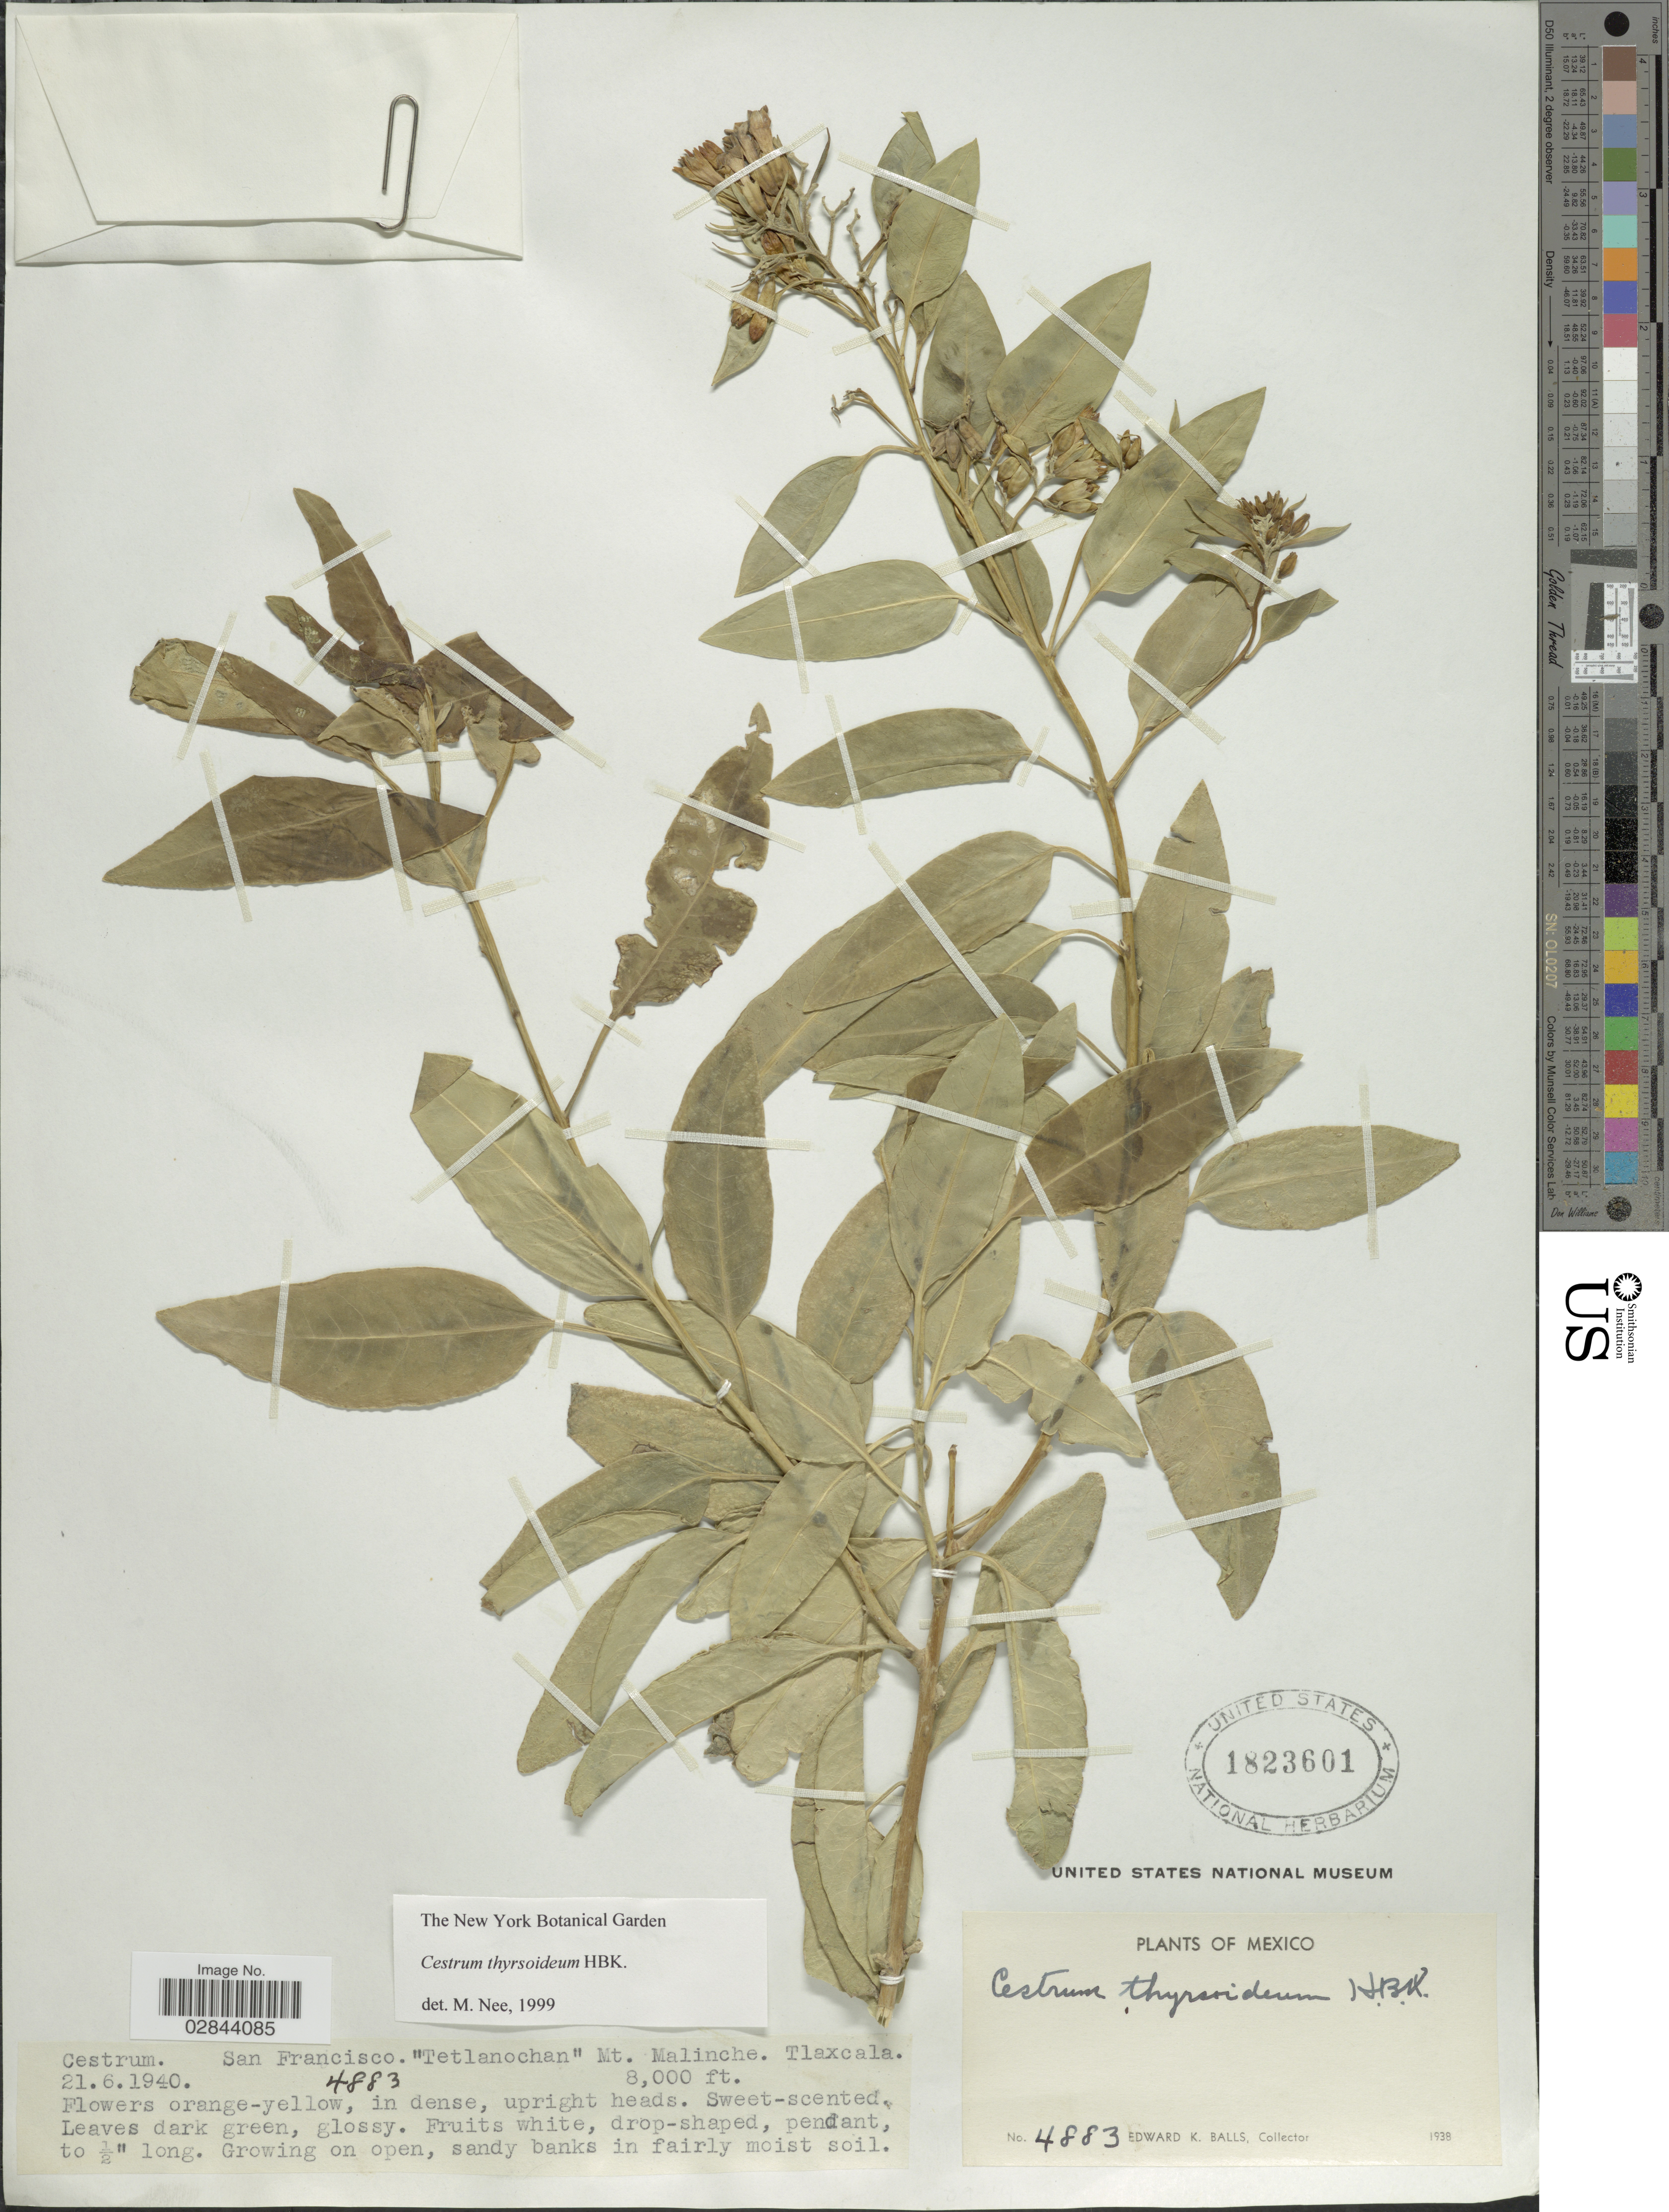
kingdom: Plantae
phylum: Tracheophyta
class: Magnoliopsida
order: Solanales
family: Solanaceae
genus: Cestrum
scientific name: Cestrum thyrsoideum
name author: Kunth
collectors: E. K. Balls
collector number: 4883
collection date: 1940-06-21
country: Mexico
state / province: Tlaxcala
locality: San Francisco, "Tetlanochan", Mt. Malinche, Tlaxcala.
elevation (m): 2438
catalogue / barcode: US 1823601